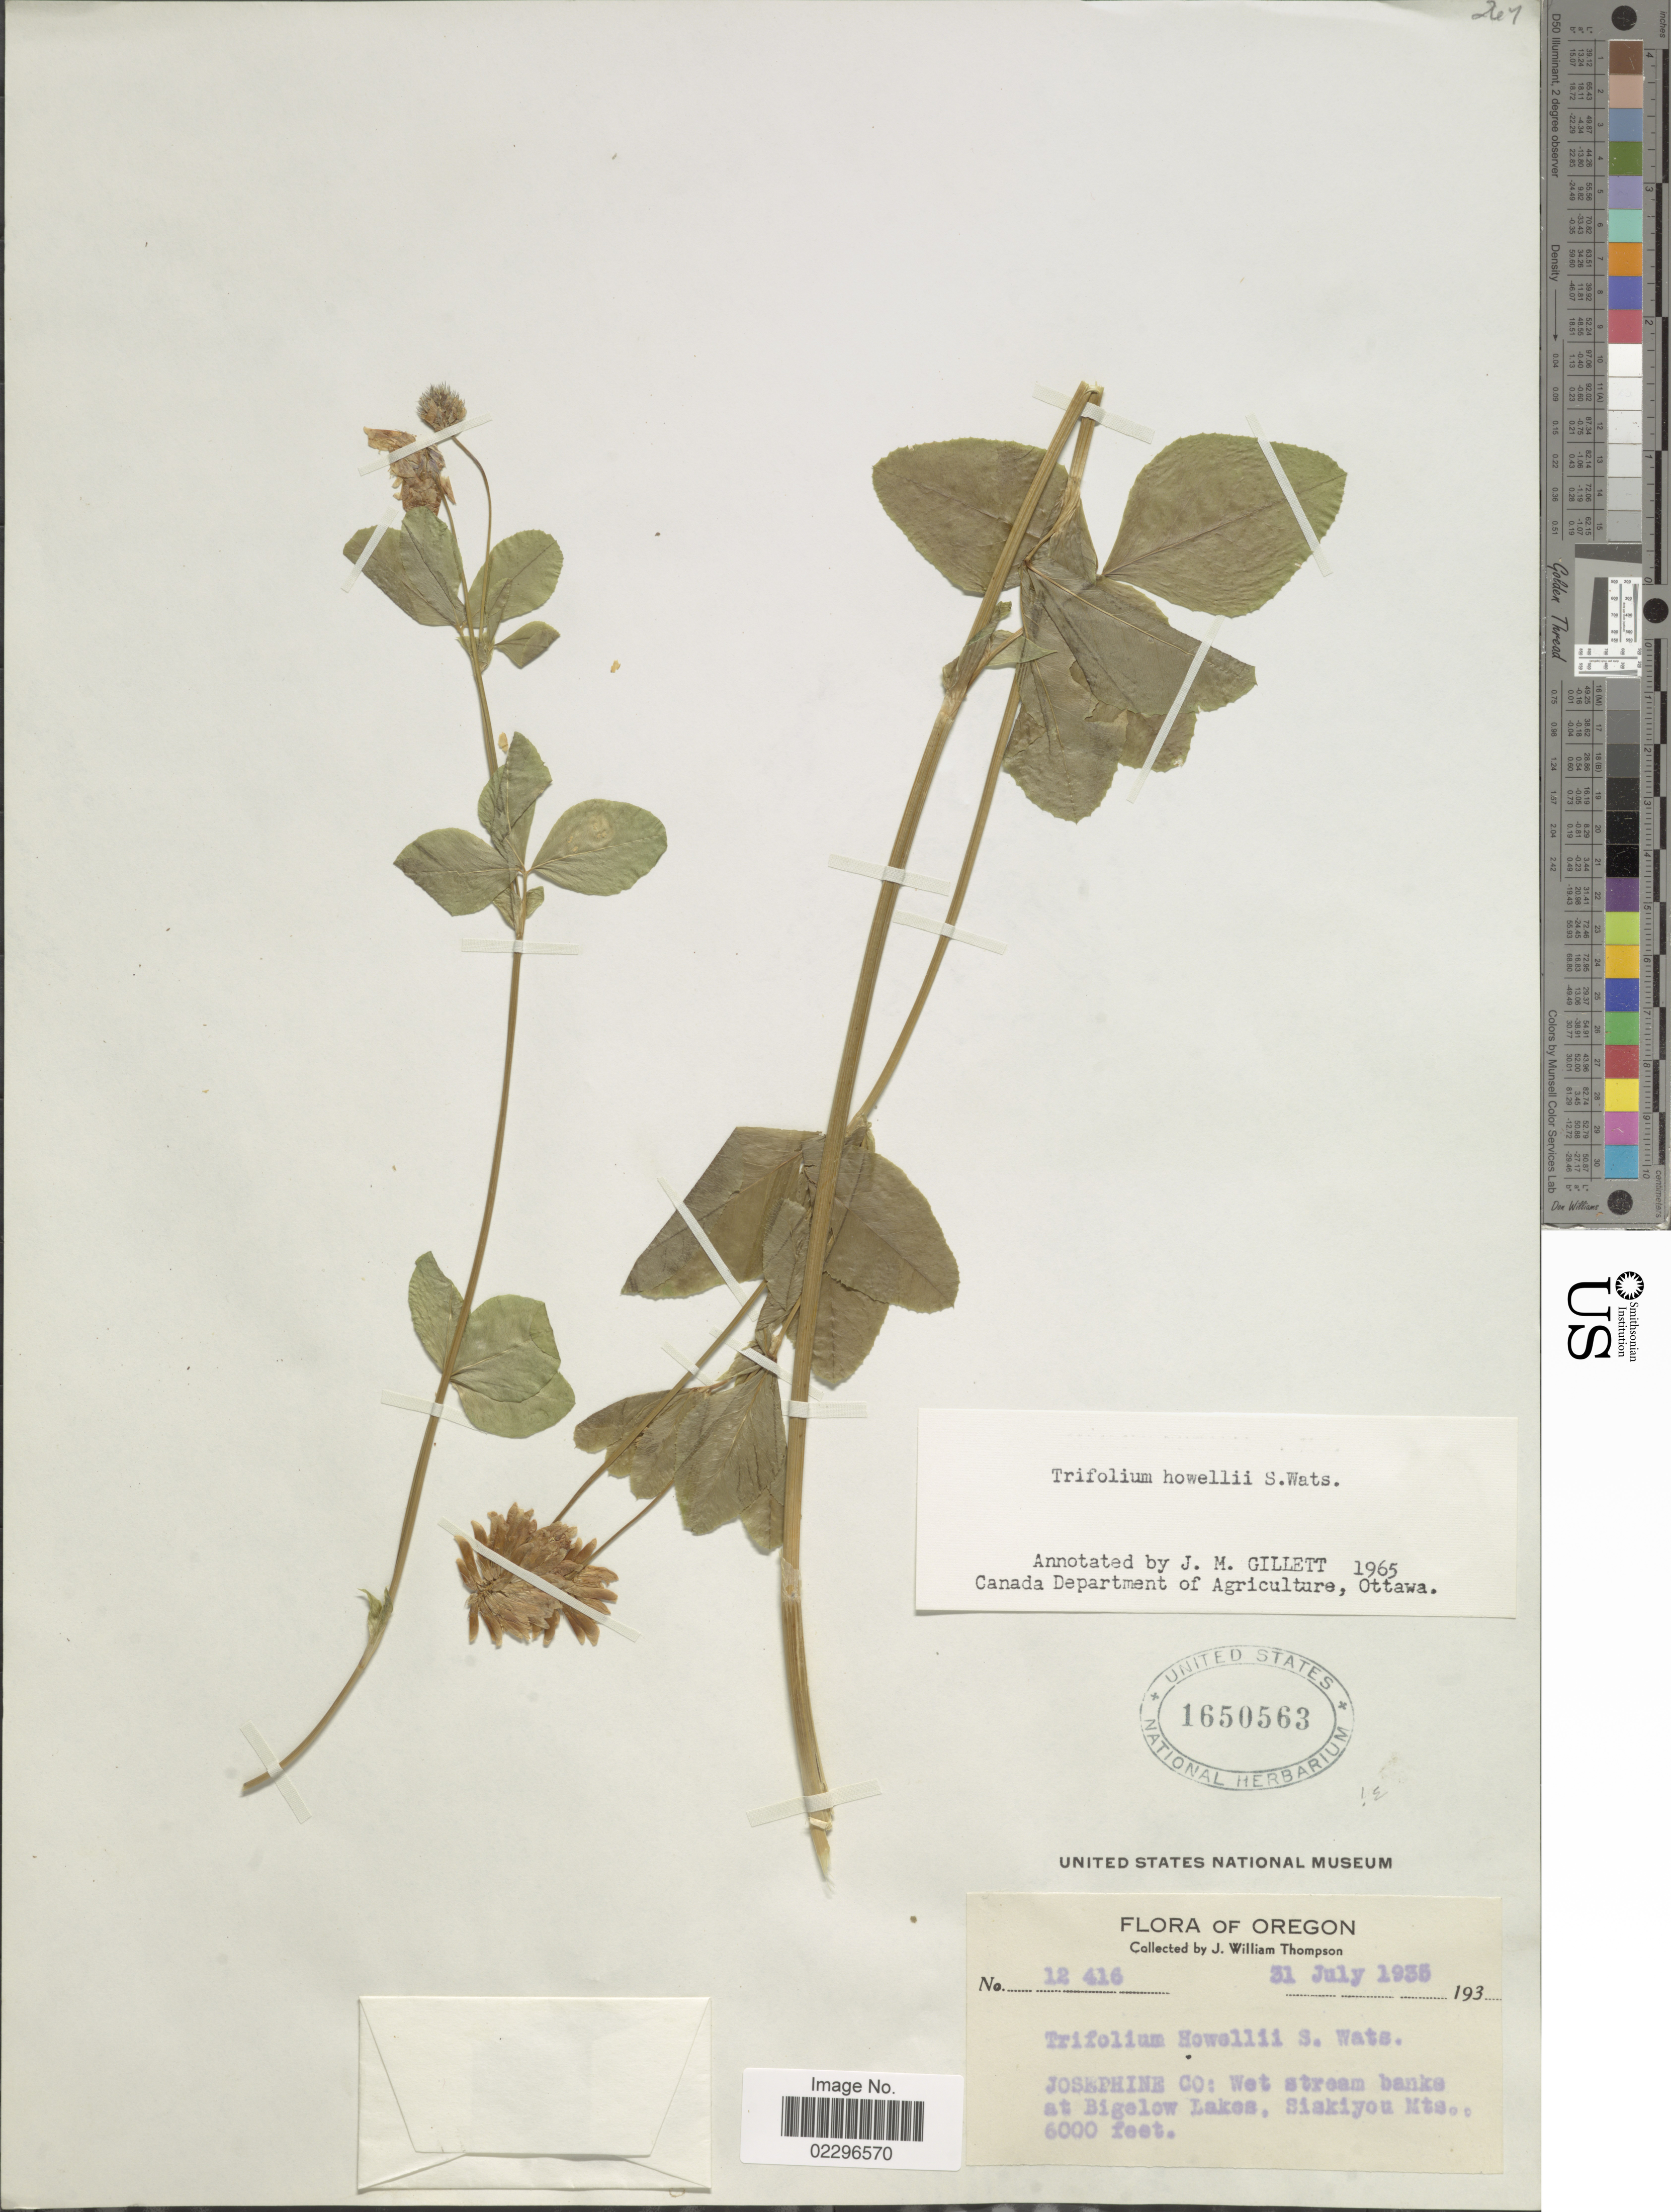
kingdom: Plantae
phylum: Tracheophyta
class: Magnoliopsida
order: Fabales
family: Fabaceae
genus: Trifolium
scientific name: Trifolium howellii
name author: S. Watson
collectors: J. W. Thompson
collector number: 12416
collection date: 1935-07-31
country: United States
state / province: Oregon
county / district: Josephine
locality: Josephine Co: Wet stream banks at Bigelow Lakes, Siskiyou Mts.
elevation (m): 1829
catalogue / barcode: US 1650563